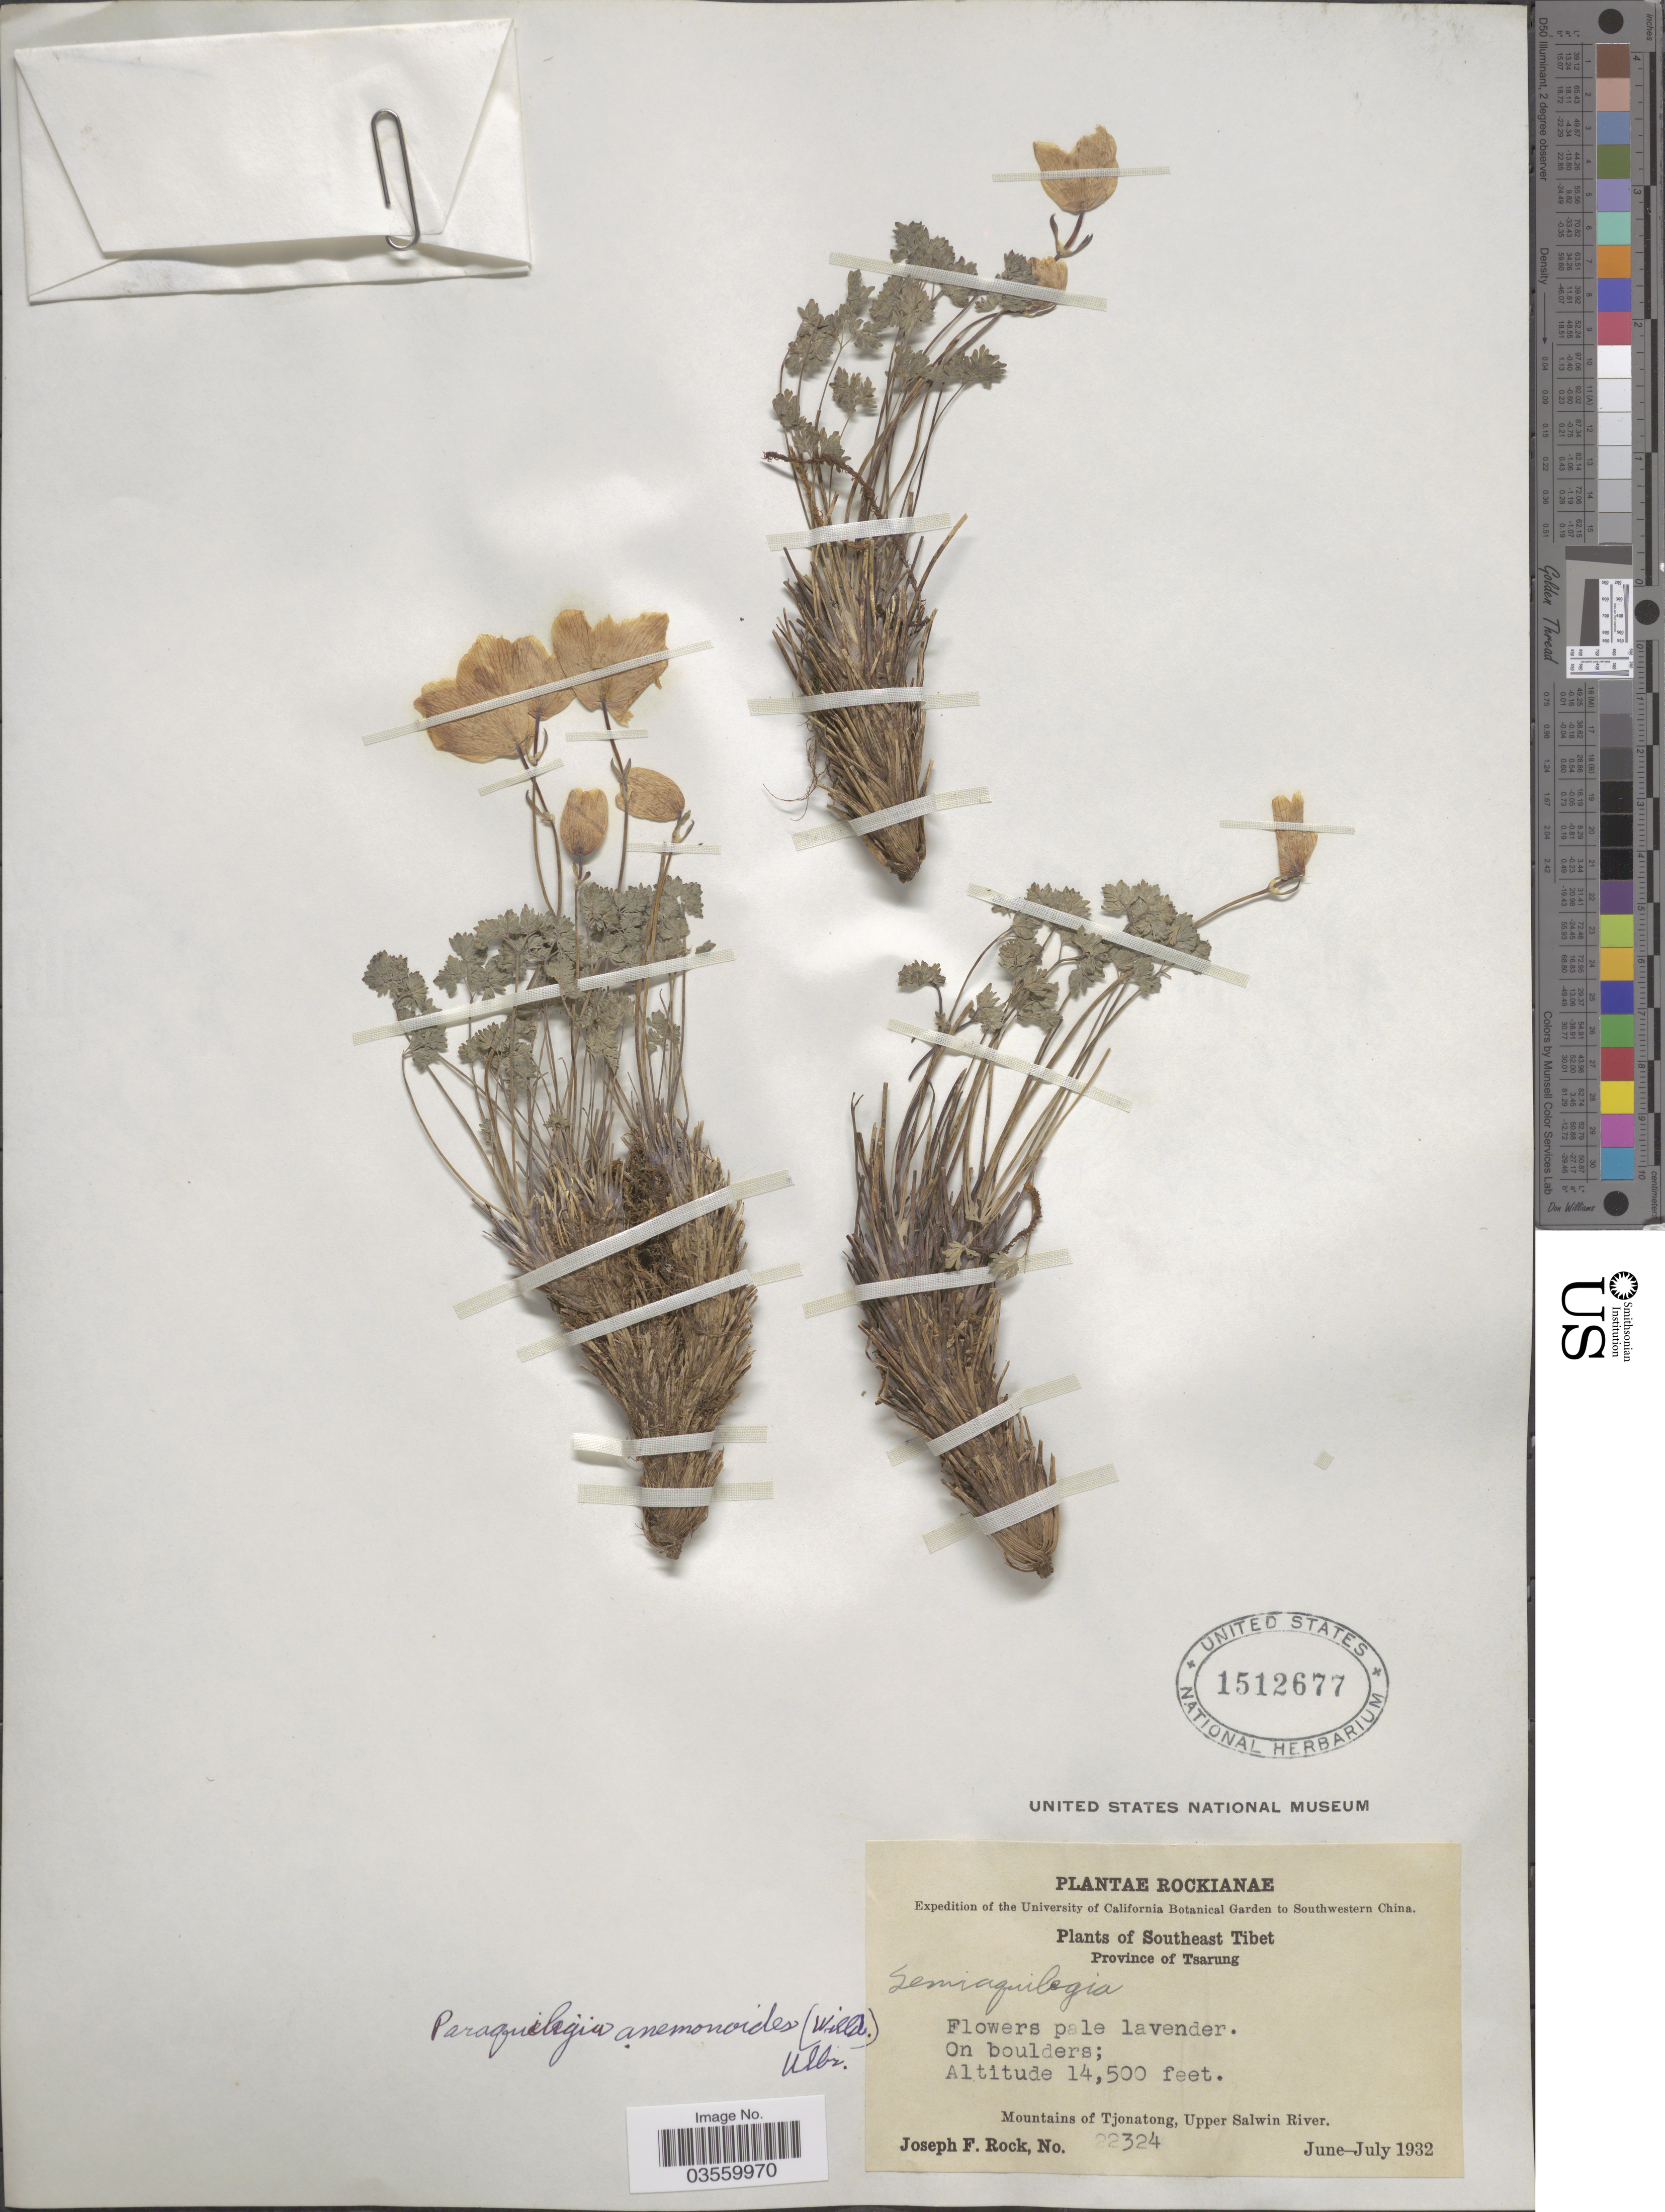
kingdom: Plantae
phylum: Tracheophyta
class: Magnoliopsida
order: Ranunculales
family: Ranunculaceae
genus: Paraquilegia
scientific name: Paraquilegia microphylla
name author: (Royle) J.R. Drumm. & Hutch.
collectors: J. F. Rock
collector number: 22324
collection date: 1932-06/1932-07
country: China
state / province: Xizang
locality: Southeast Tibet. Province of Tsarung. Mountains of Tjonatong, Upper Salwin River. Southwestern China.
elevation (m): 4420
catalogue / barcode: US 1512677